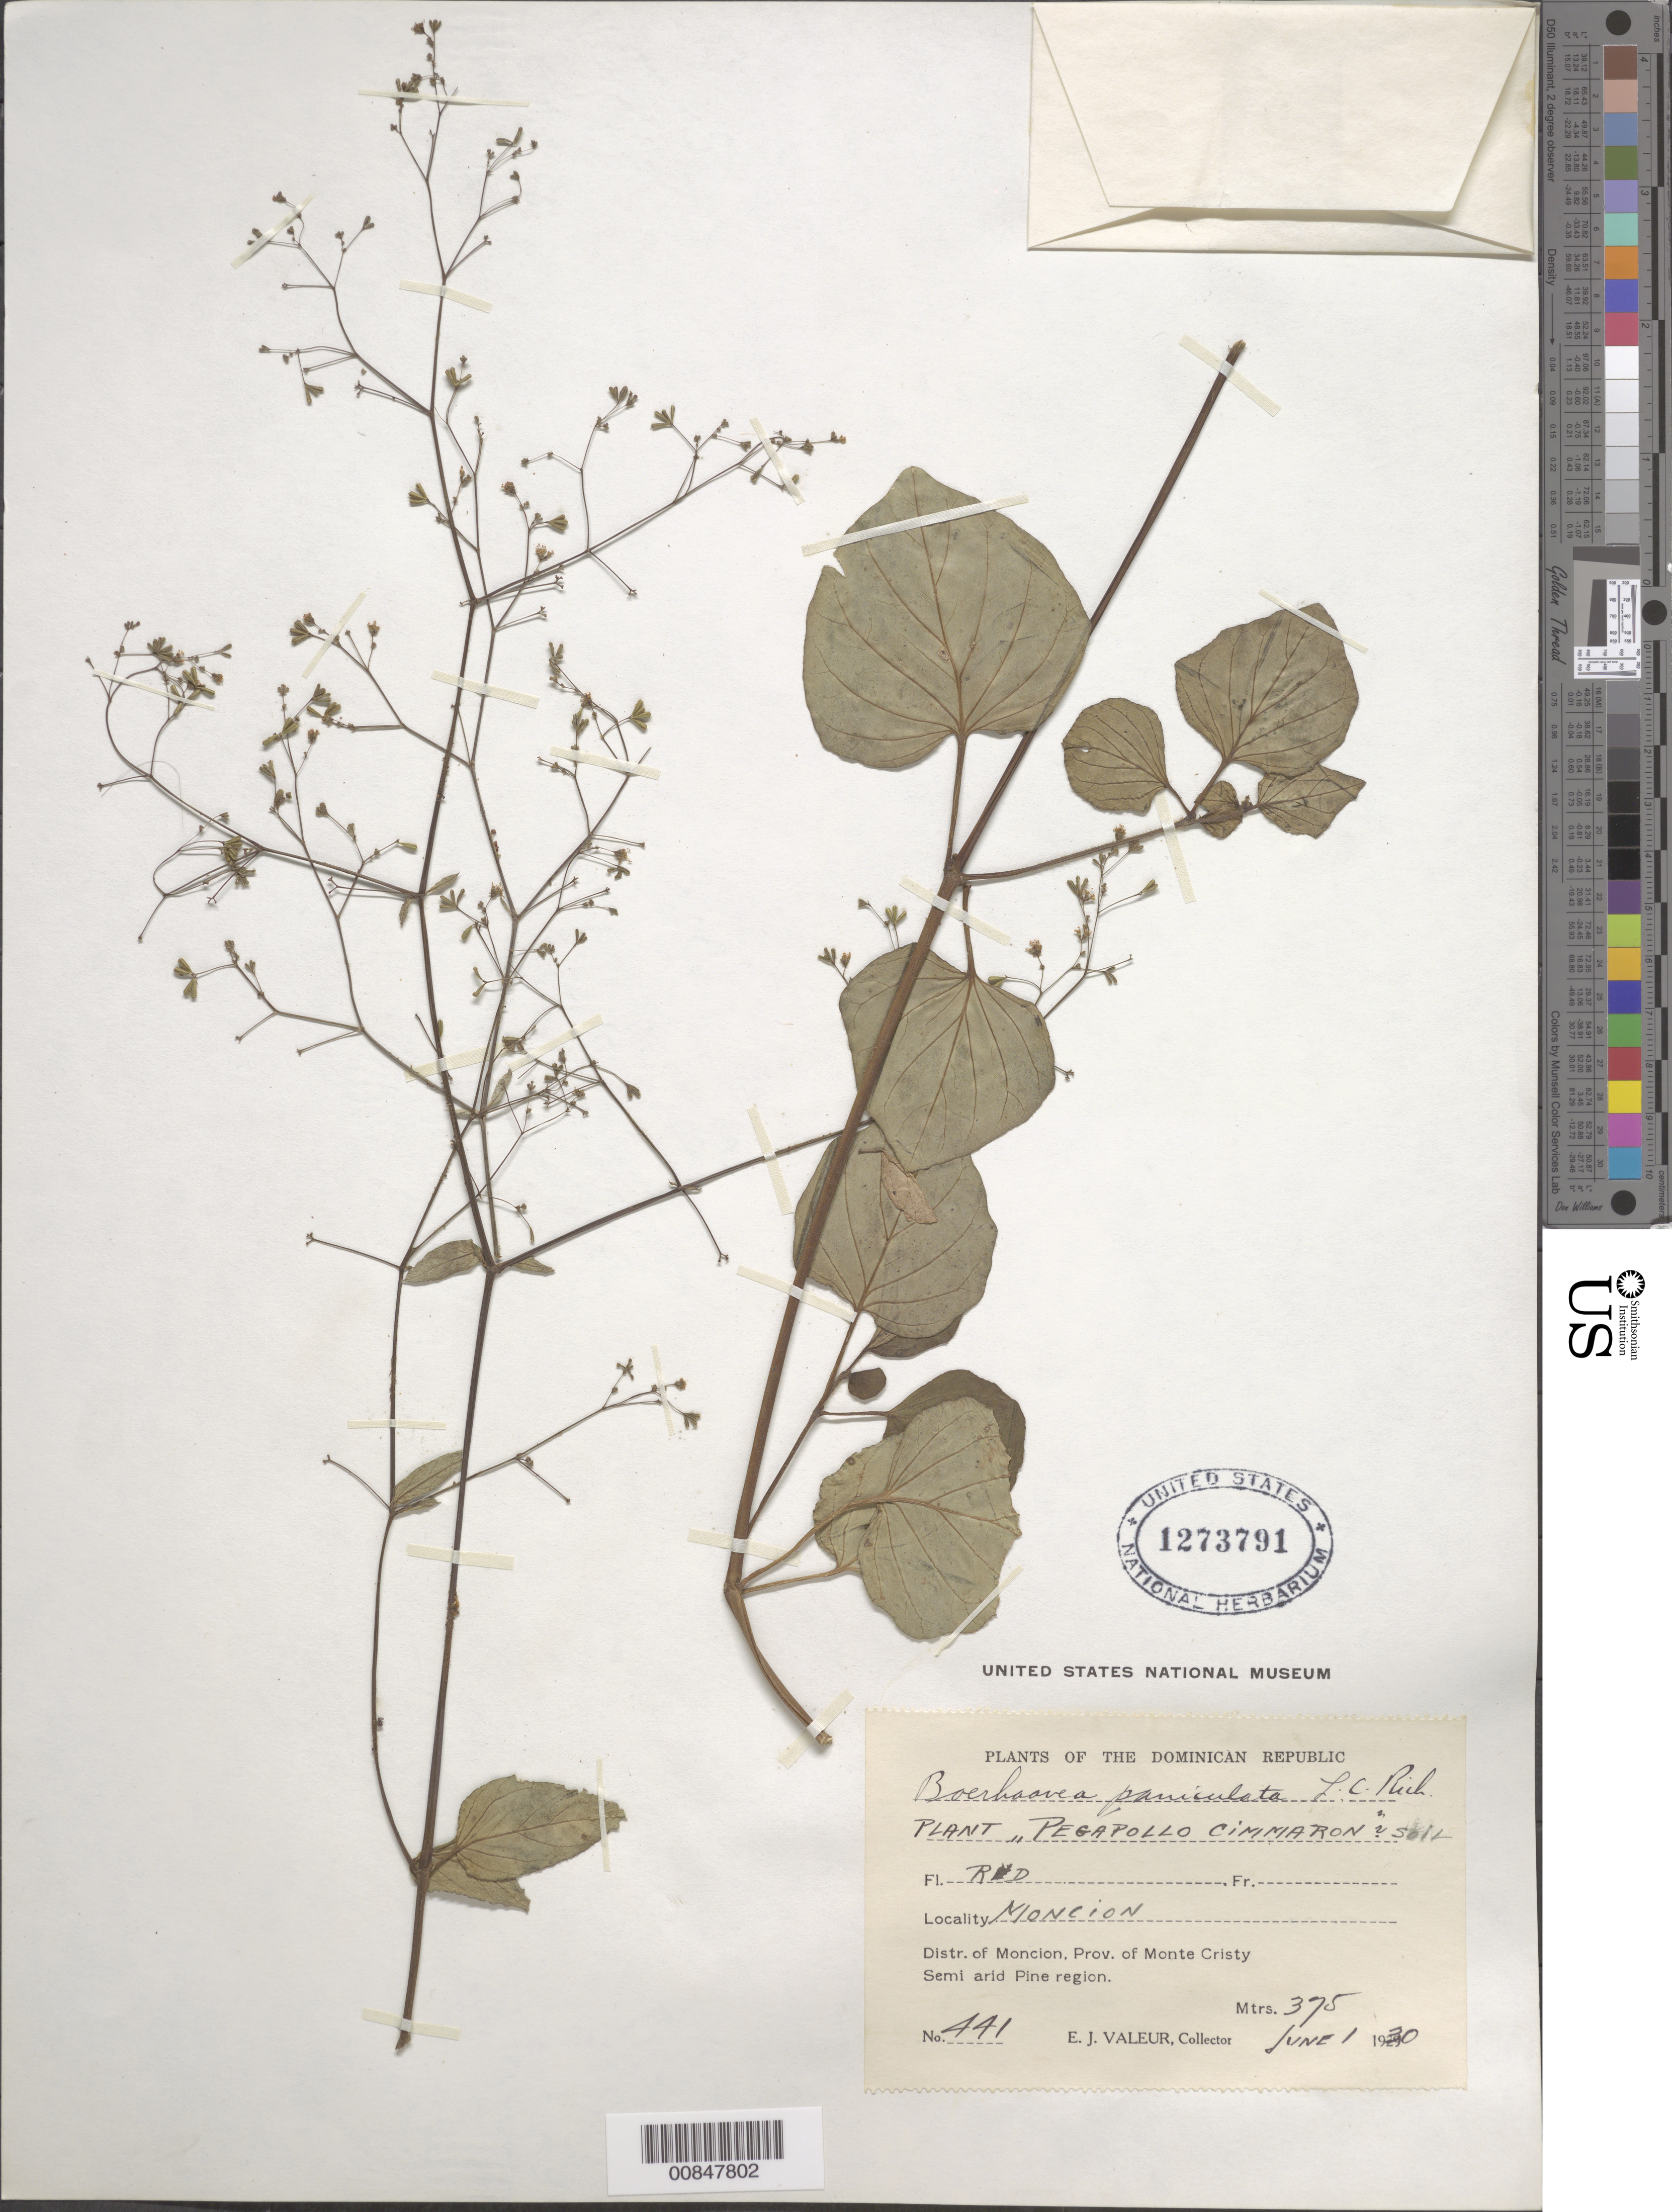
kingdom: Plantae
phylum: Tracheophyta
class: Magnoliopsida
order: Caryophyllales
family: Nyctaginaceae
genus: Boerhavia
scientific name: Boerhavia coccinea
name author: Mill.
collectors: E. Valeur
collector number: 441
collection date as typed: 01 Jun 1930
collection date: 1930-06-01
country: Dominican Republic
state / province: Monte Cristi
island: Hispaniola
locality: Monción. Distr. of Monción.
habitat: Semi arid Pine region. Soil.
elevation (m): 375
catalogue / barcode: US 1273791